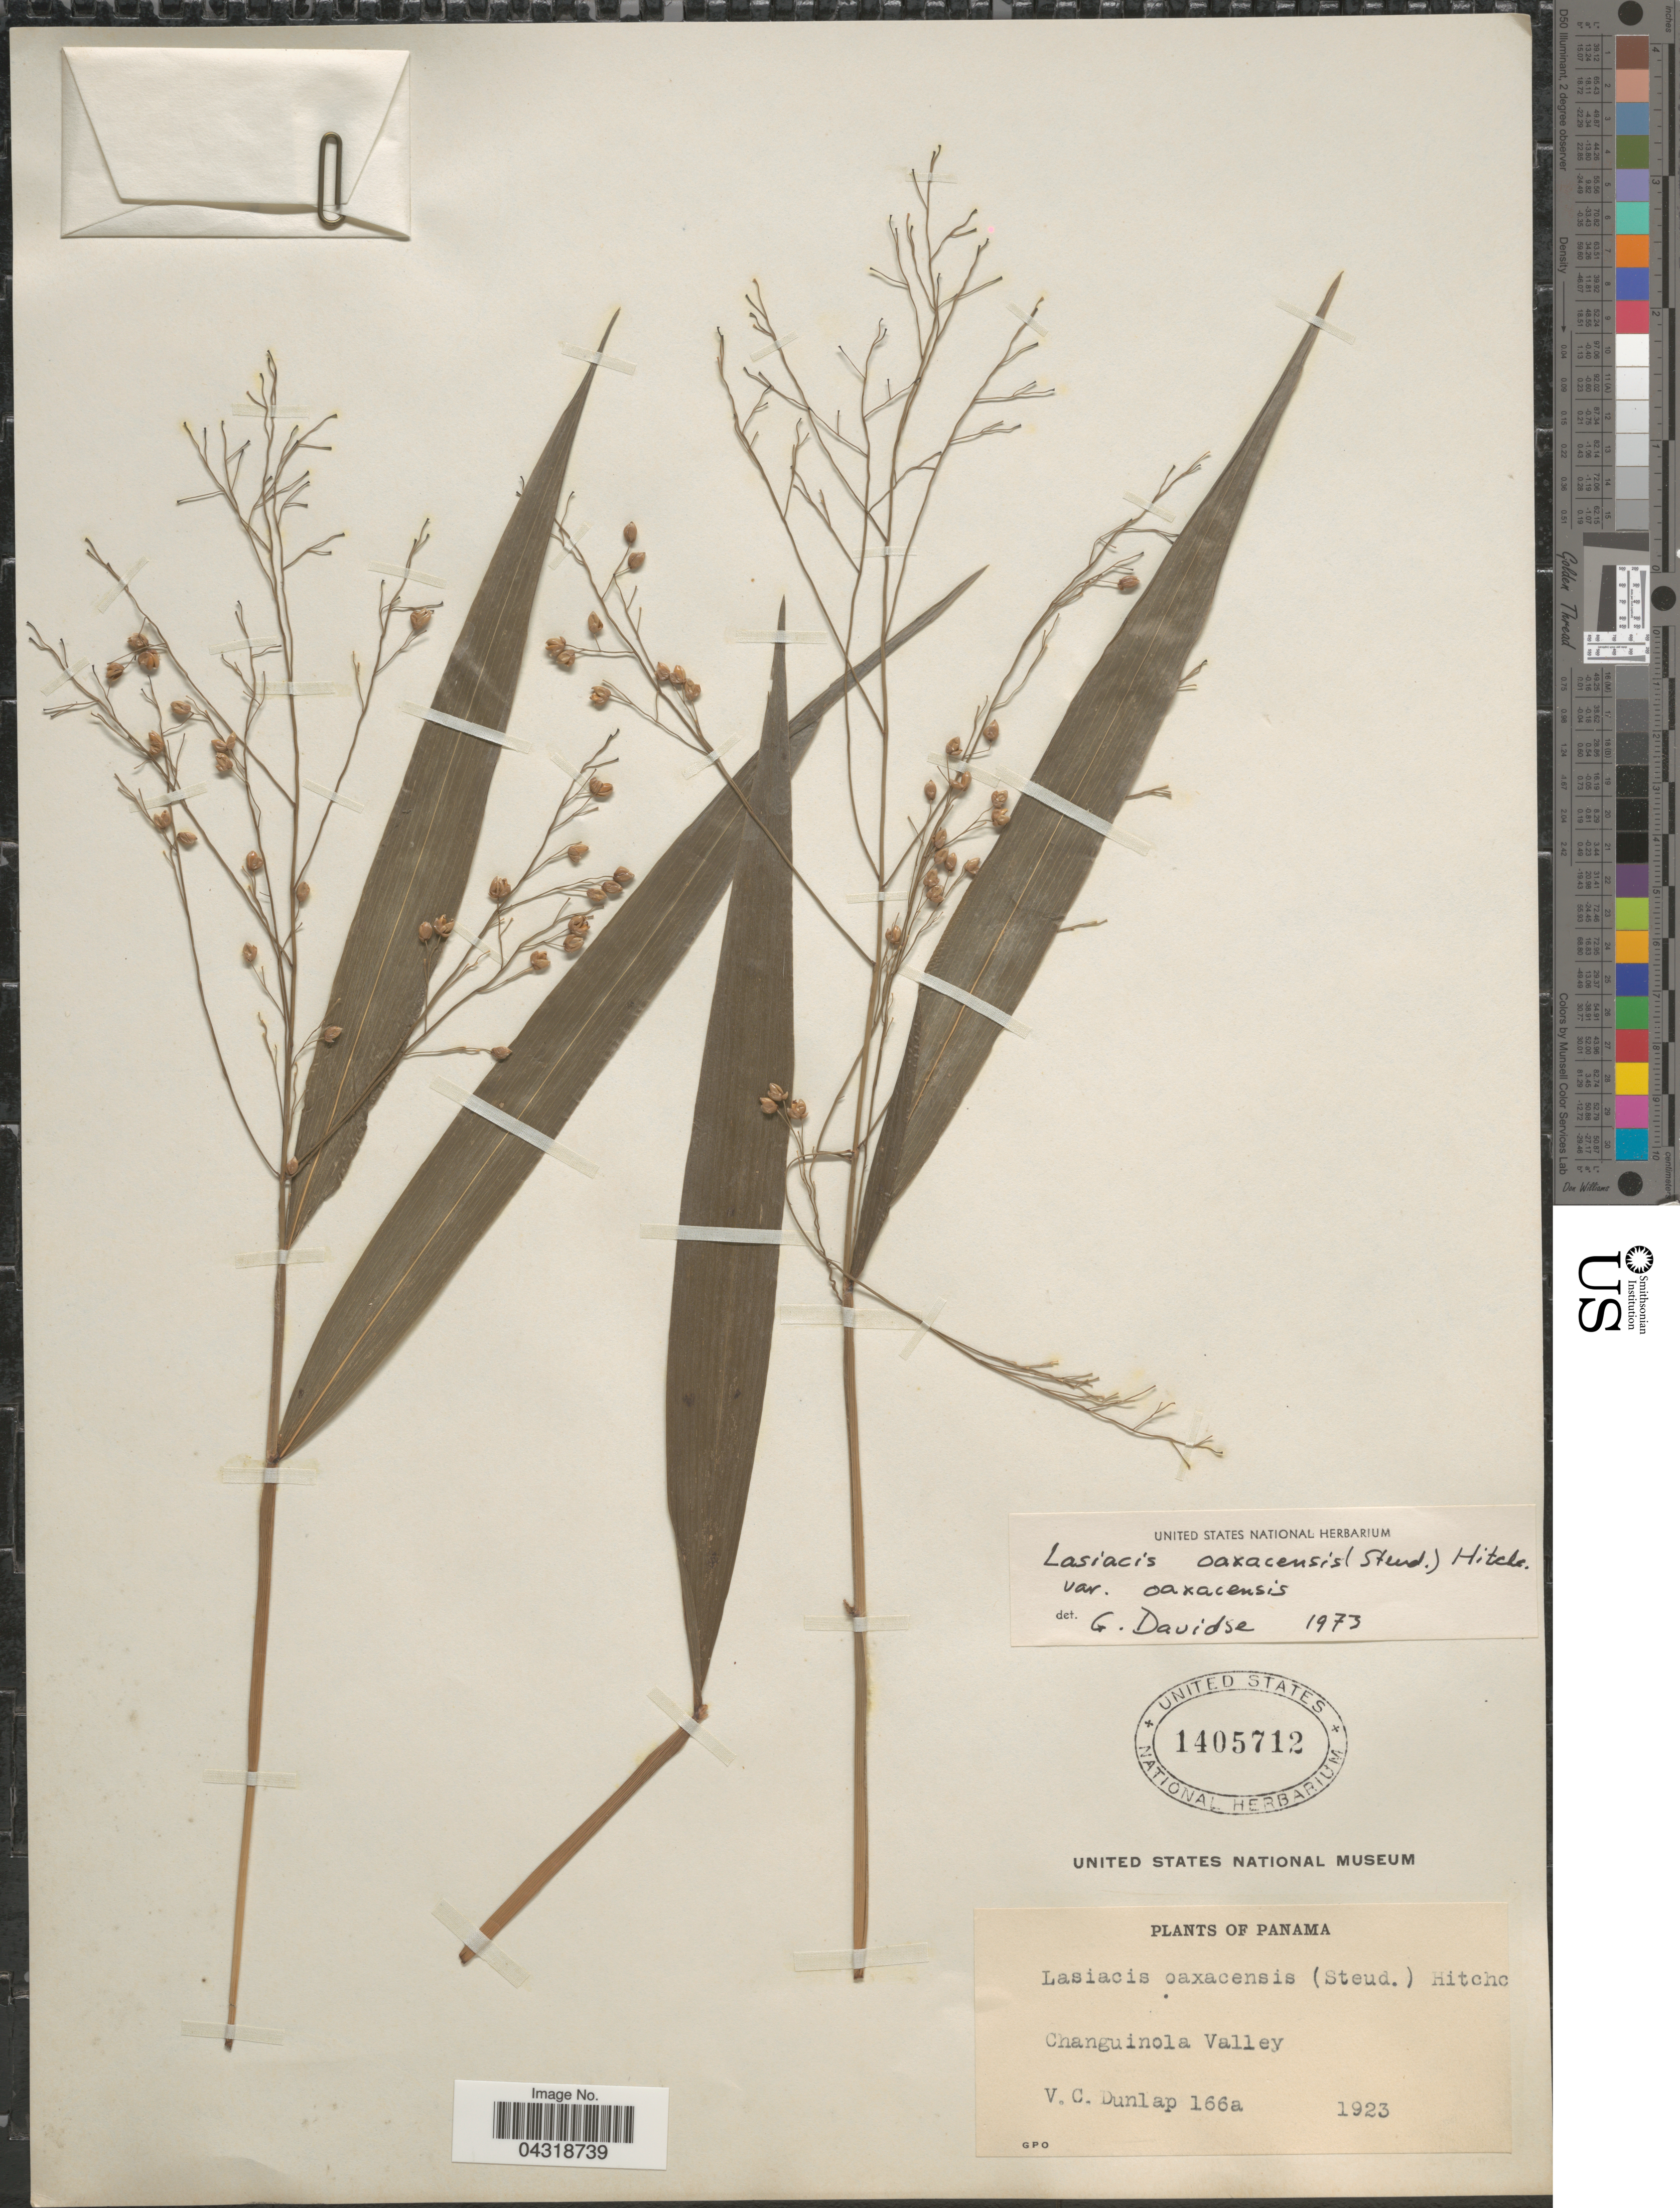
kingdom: Plantae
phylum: Tracheophyta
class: Liliopsida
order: Poales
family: Poaceae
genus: Lasiacis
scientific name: Lasiacis oaxacensis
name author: (Steud.) Hitchc.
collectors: V. C. Dunlap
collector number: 166a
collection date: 1923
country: Panama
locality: Changuinola Valley.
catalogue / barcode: US 1405712